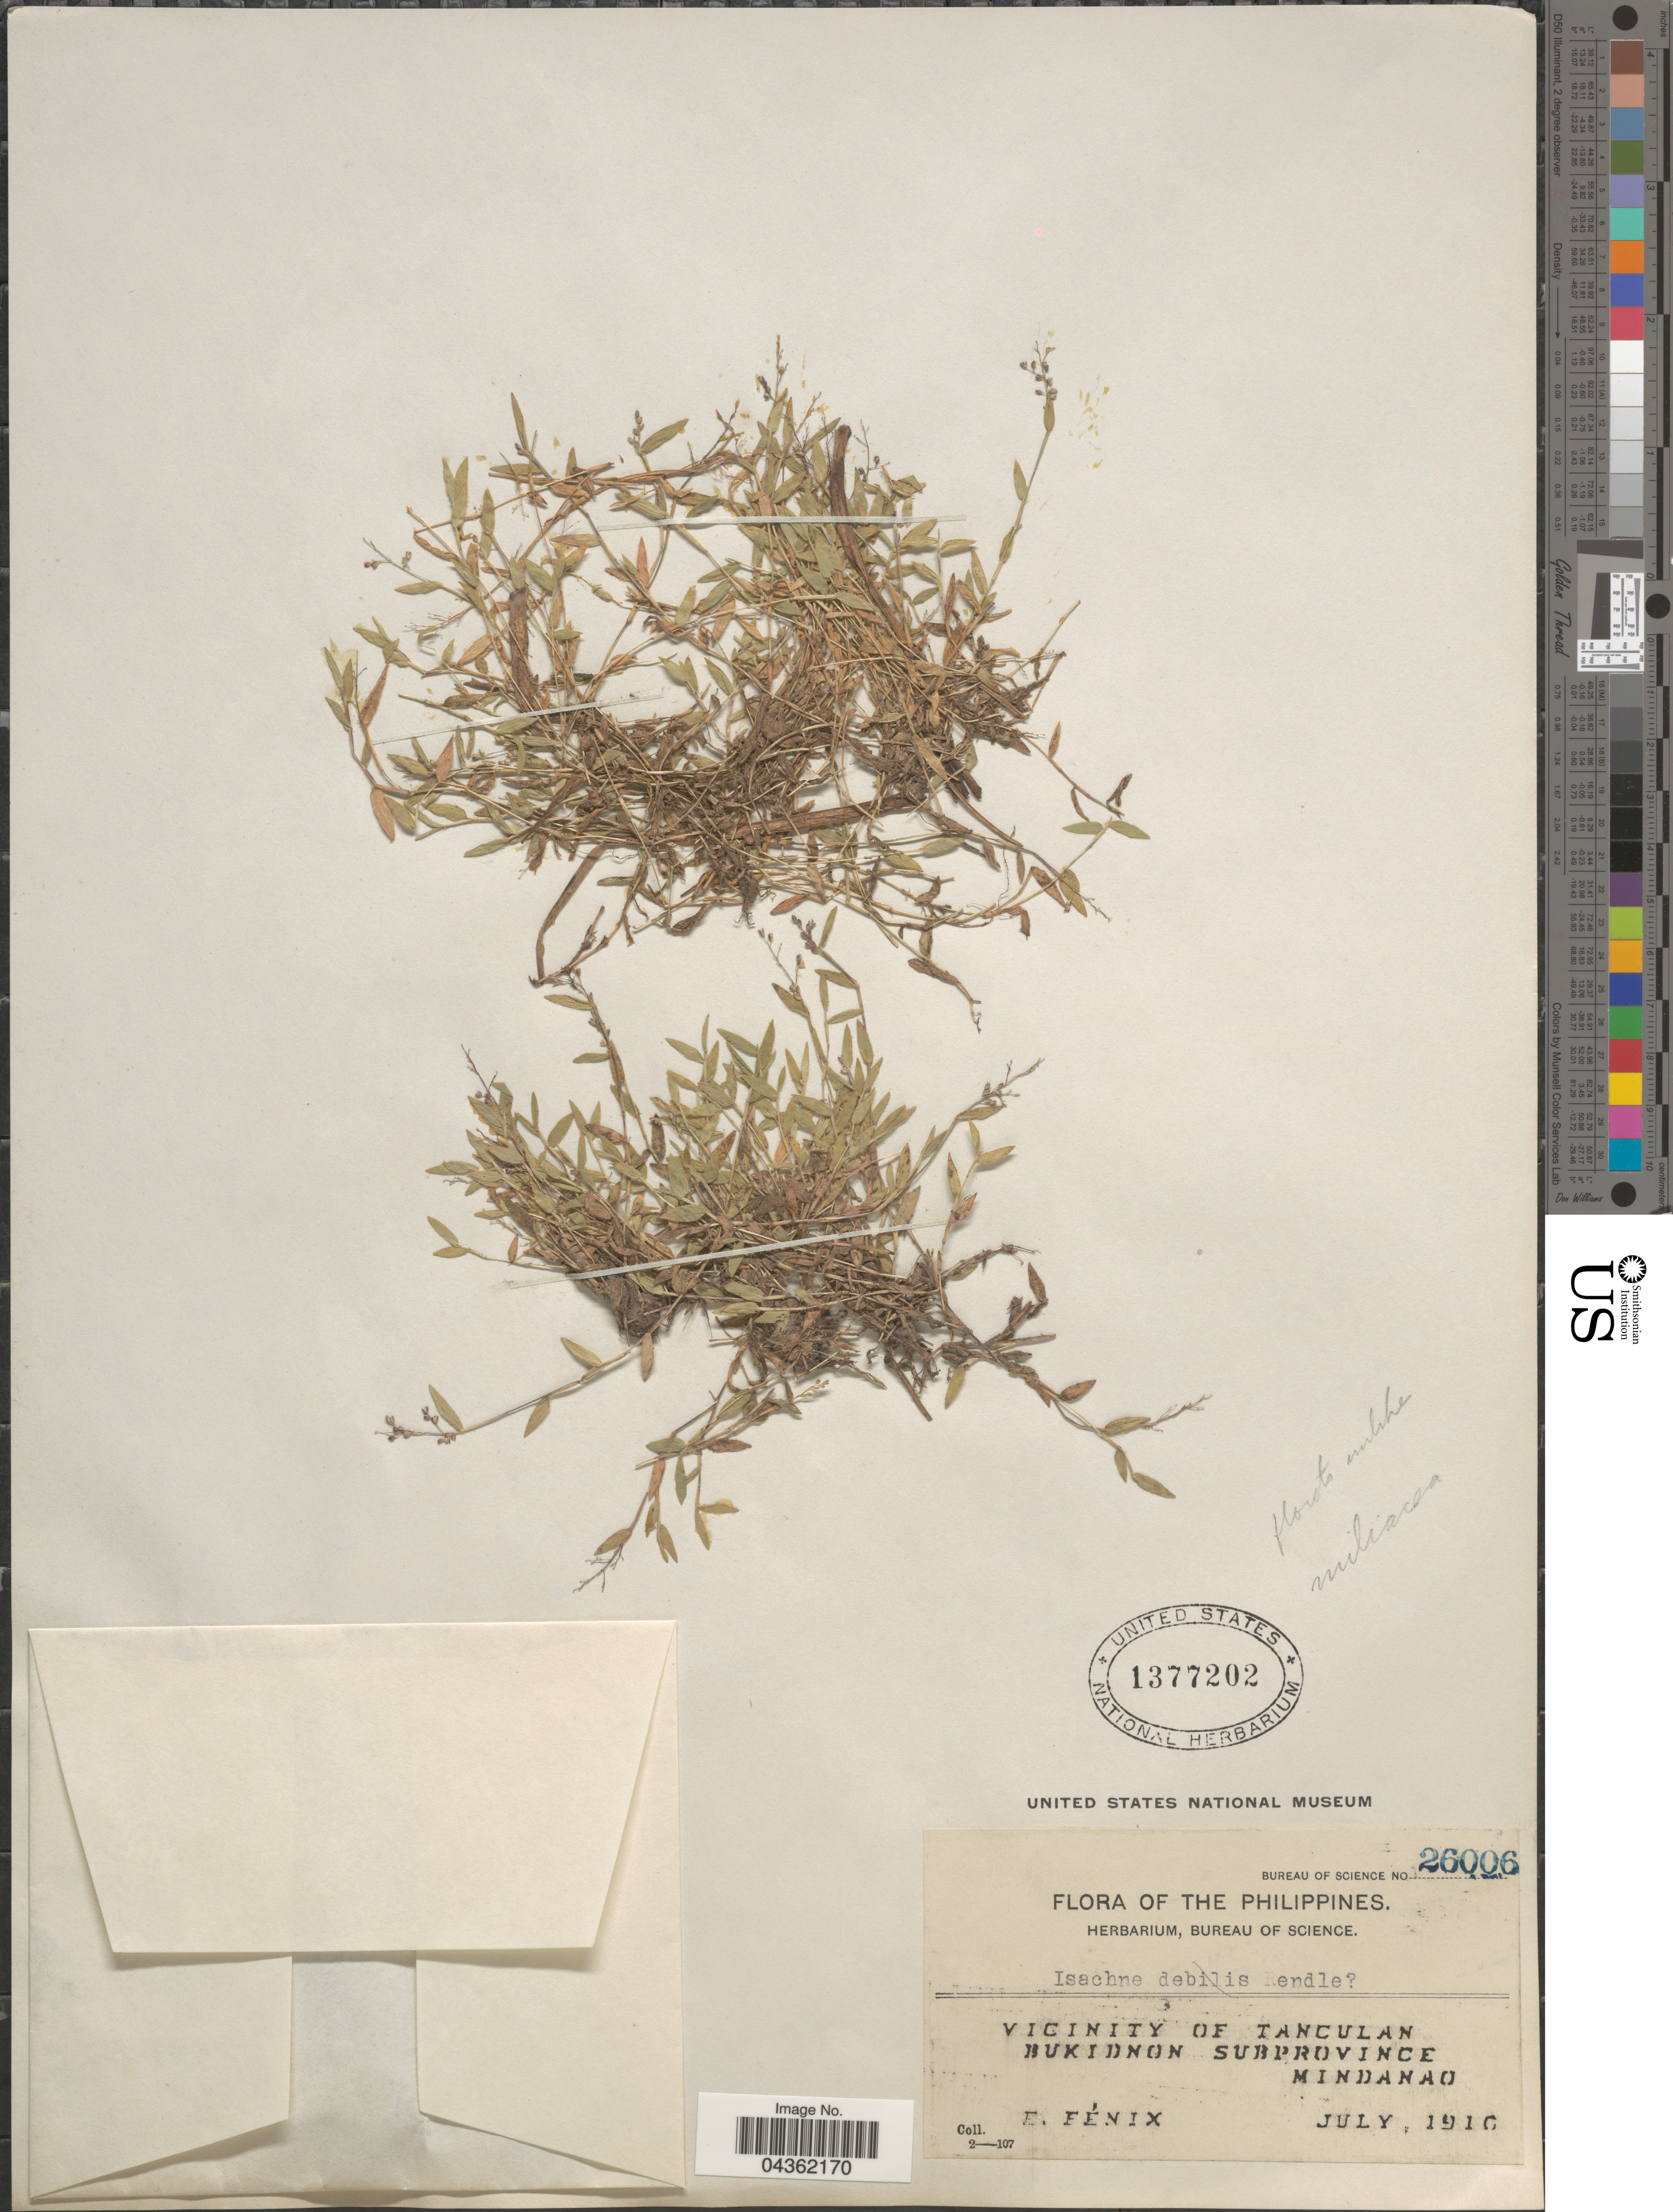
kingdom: Plantae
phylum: Tracheophyta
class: Liliopsida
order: Poales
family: Poaceae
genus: Isachne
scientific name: Isachne minutula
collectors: E. Fénix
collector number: Bureau of Science 26006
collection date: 1910-07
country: Philippines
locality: Vicinity of Tanculan. Bukidnon Subprovince. Mindanao.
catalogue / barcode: US 1377202